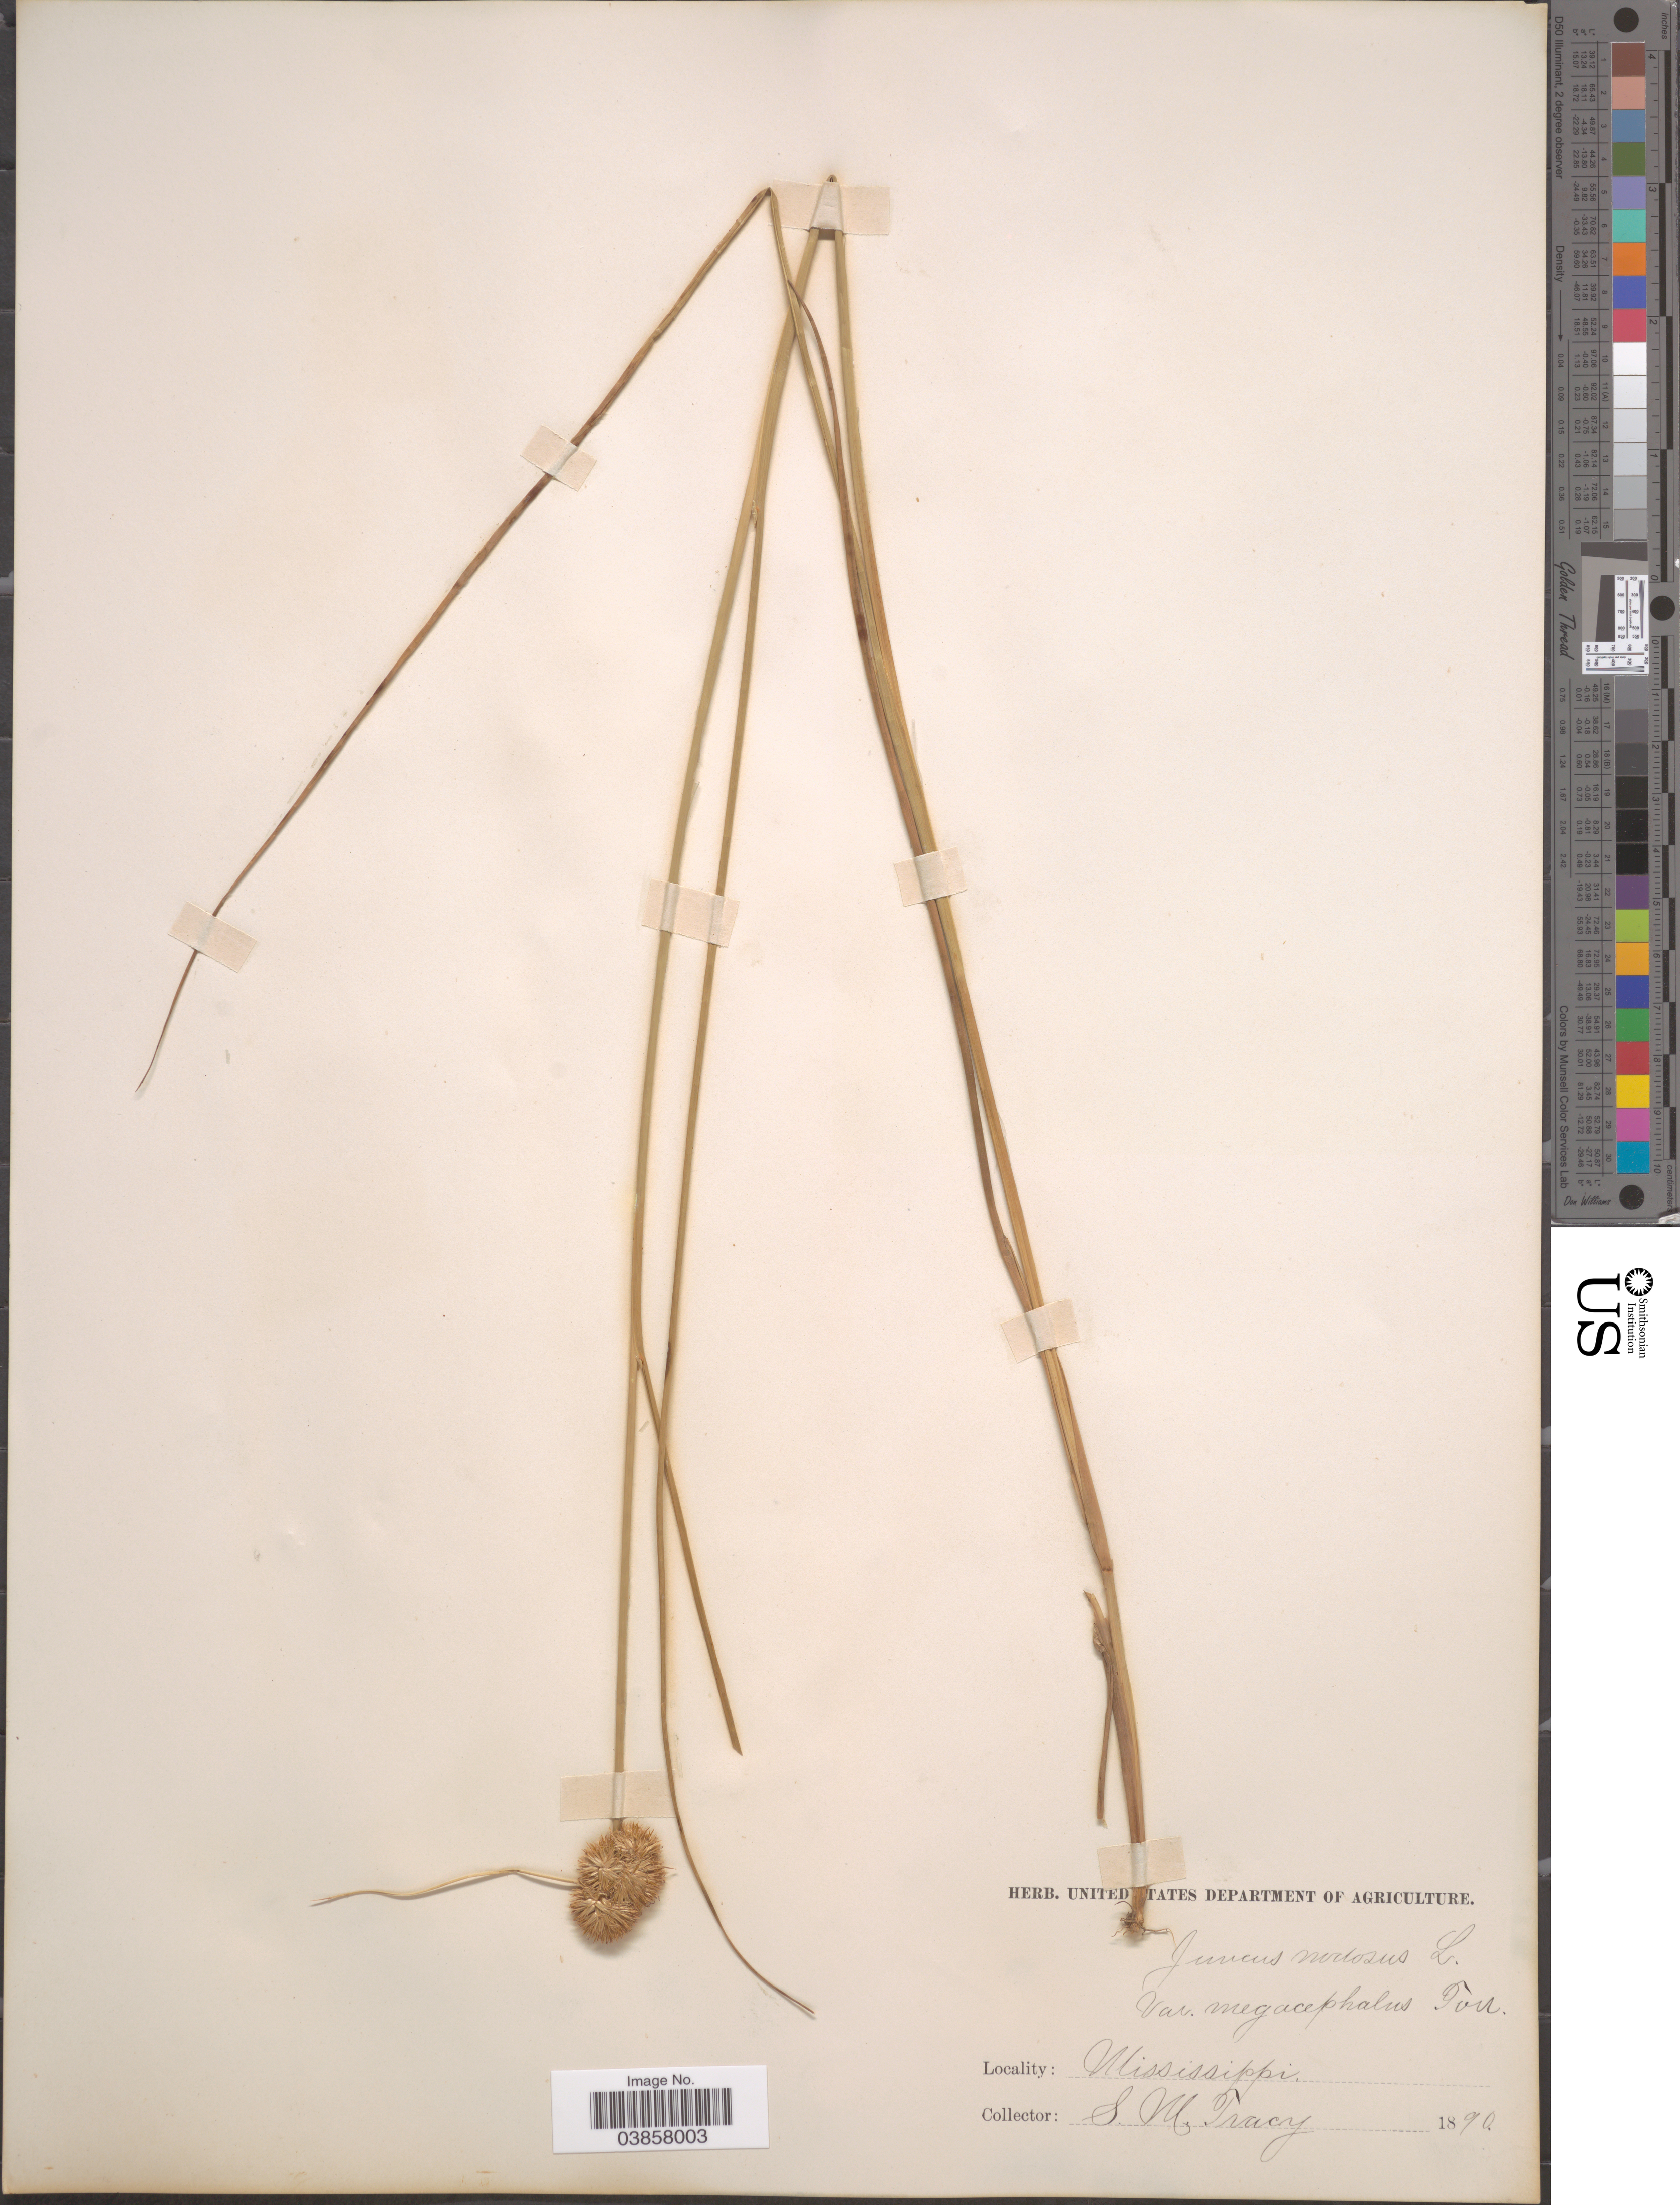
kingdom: Plantae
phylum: Tracheophyta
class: Liliopsida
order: Poales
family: Juncaceae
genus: Juncus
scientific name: Juncus torreyi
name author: Coville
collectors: S. M. Tracy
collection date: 1890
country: United States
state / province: Mississippi